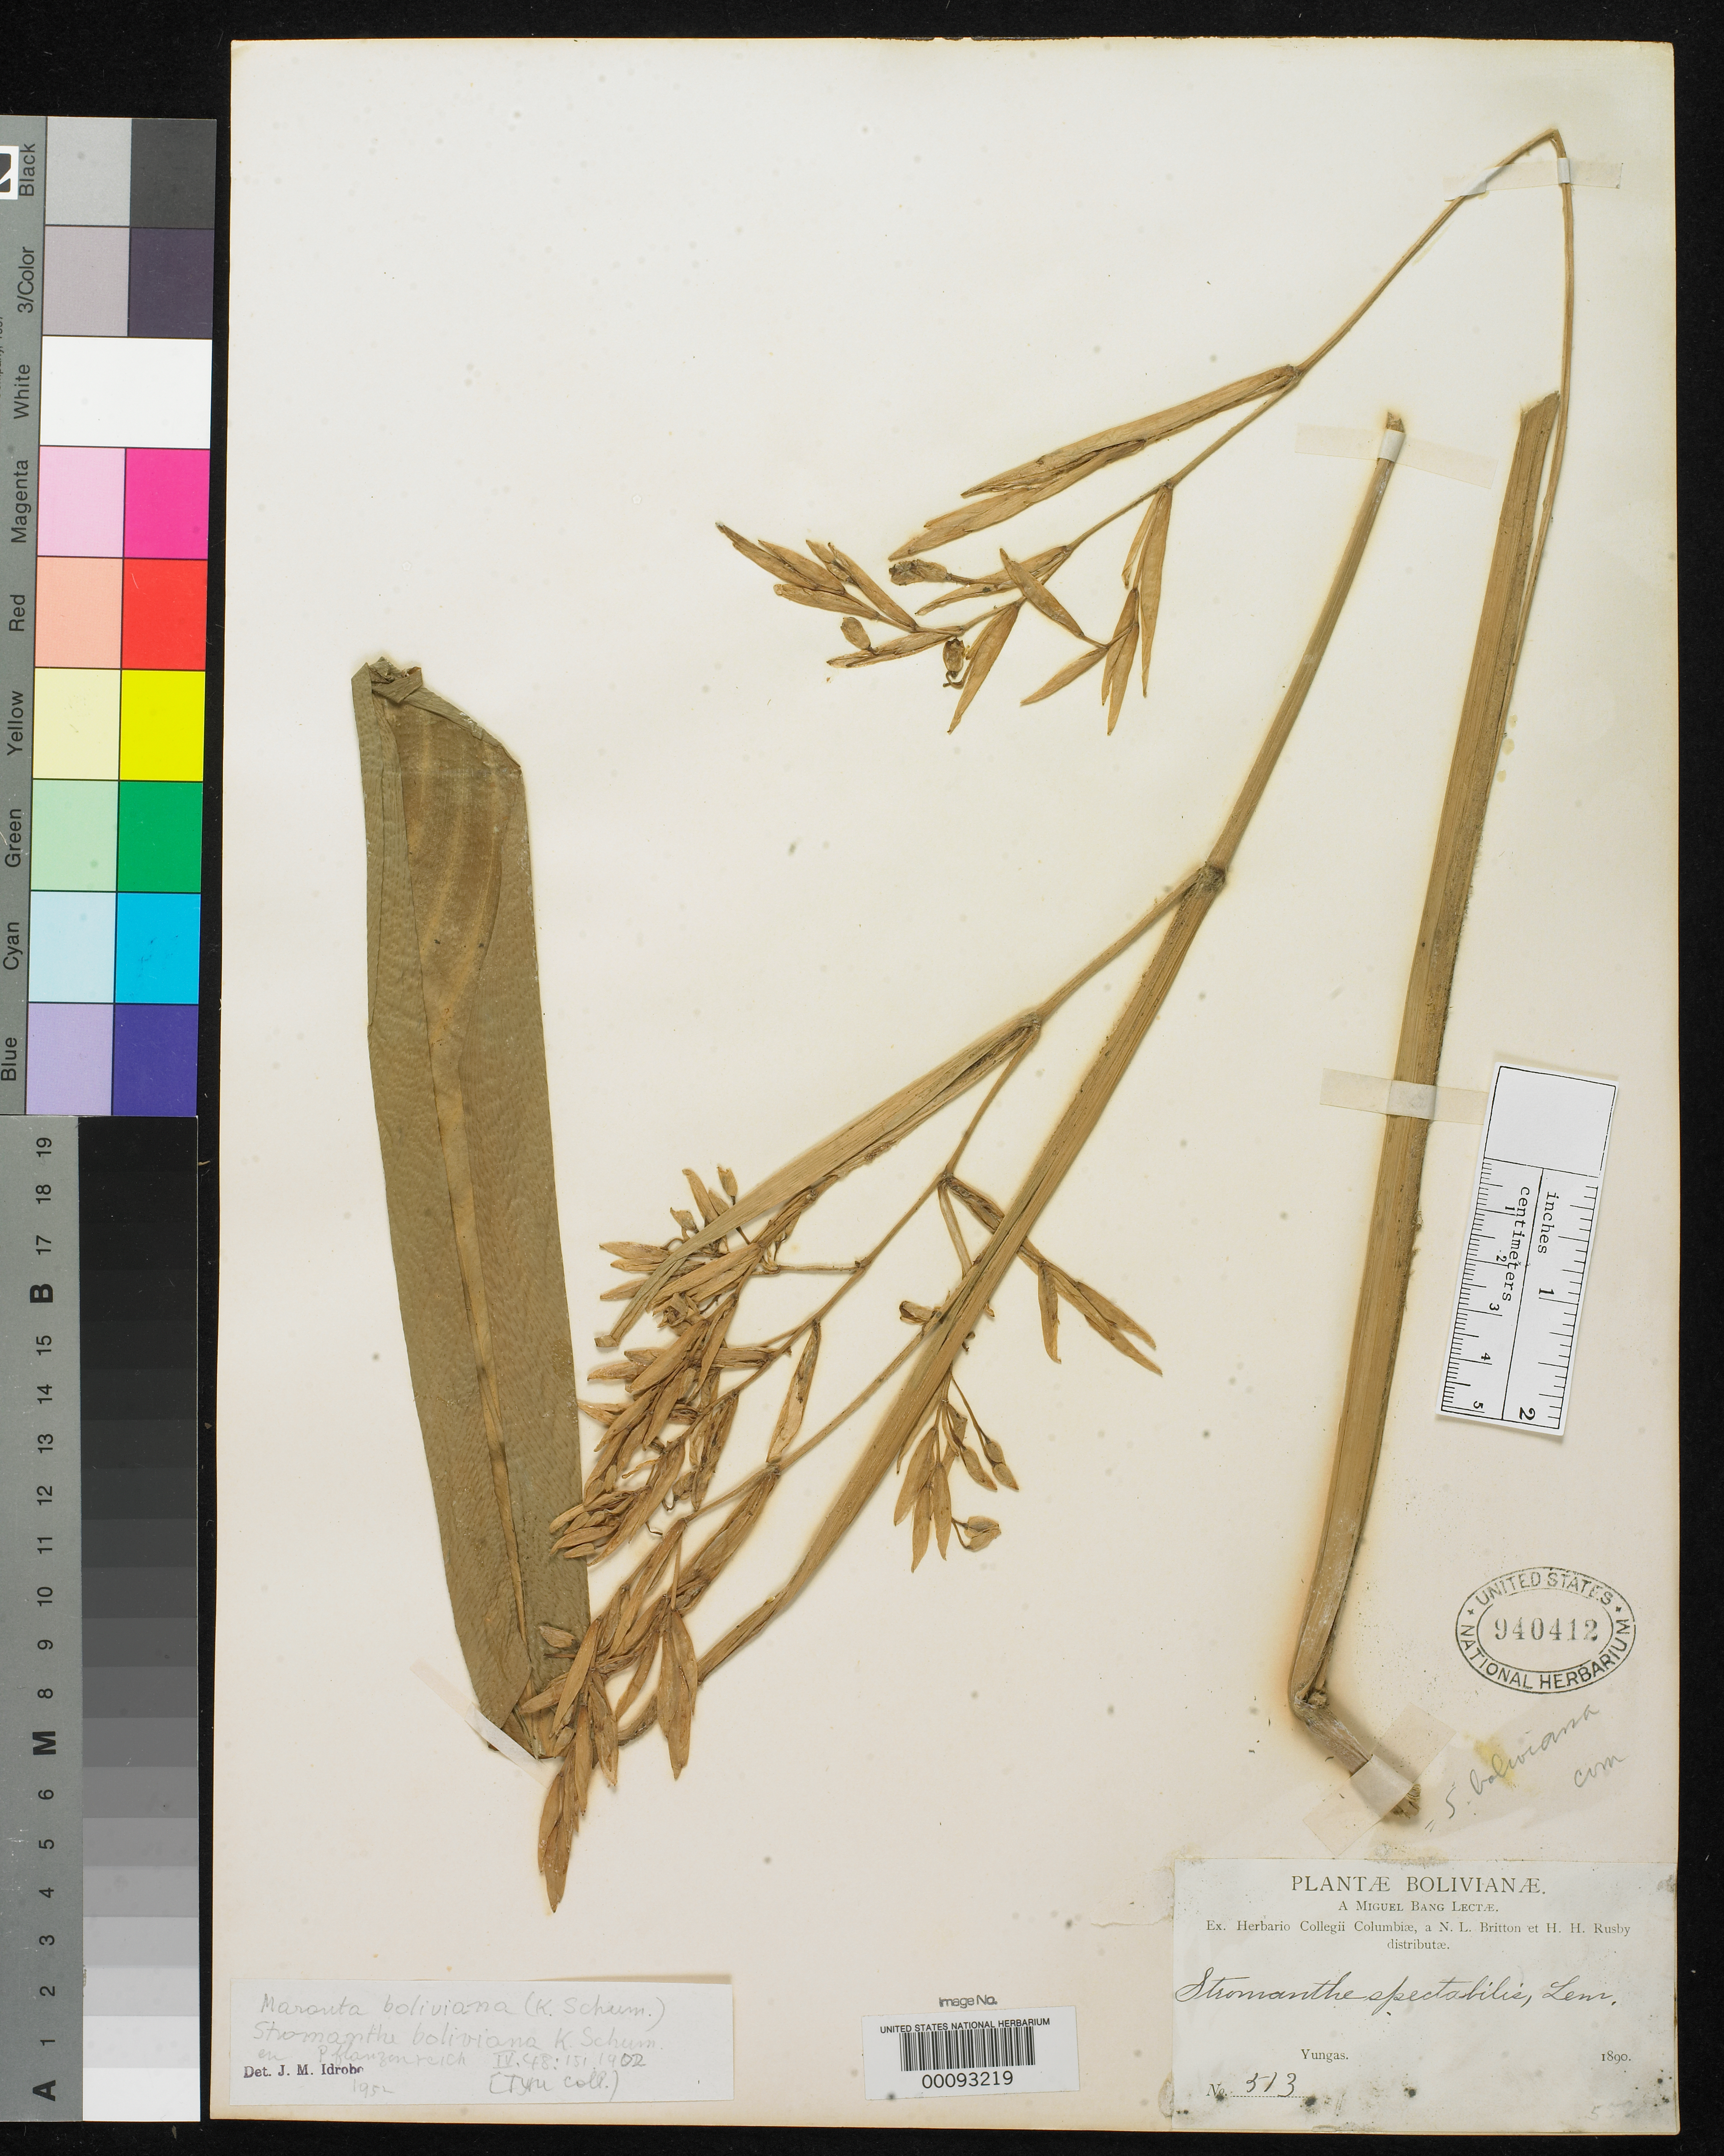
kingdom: Plantae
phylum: Tracheophyta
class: Liliopsida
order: Zingiberales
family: Marantaceae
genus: Stromanthe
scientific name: Stromanthe boliviana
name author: K. Schum. in Engl.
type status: Isotype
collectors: M. Bang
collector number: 513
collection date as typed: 1890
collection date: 1890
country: Bolivia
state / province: La Paz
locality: Yungas.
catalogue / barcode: US 940412